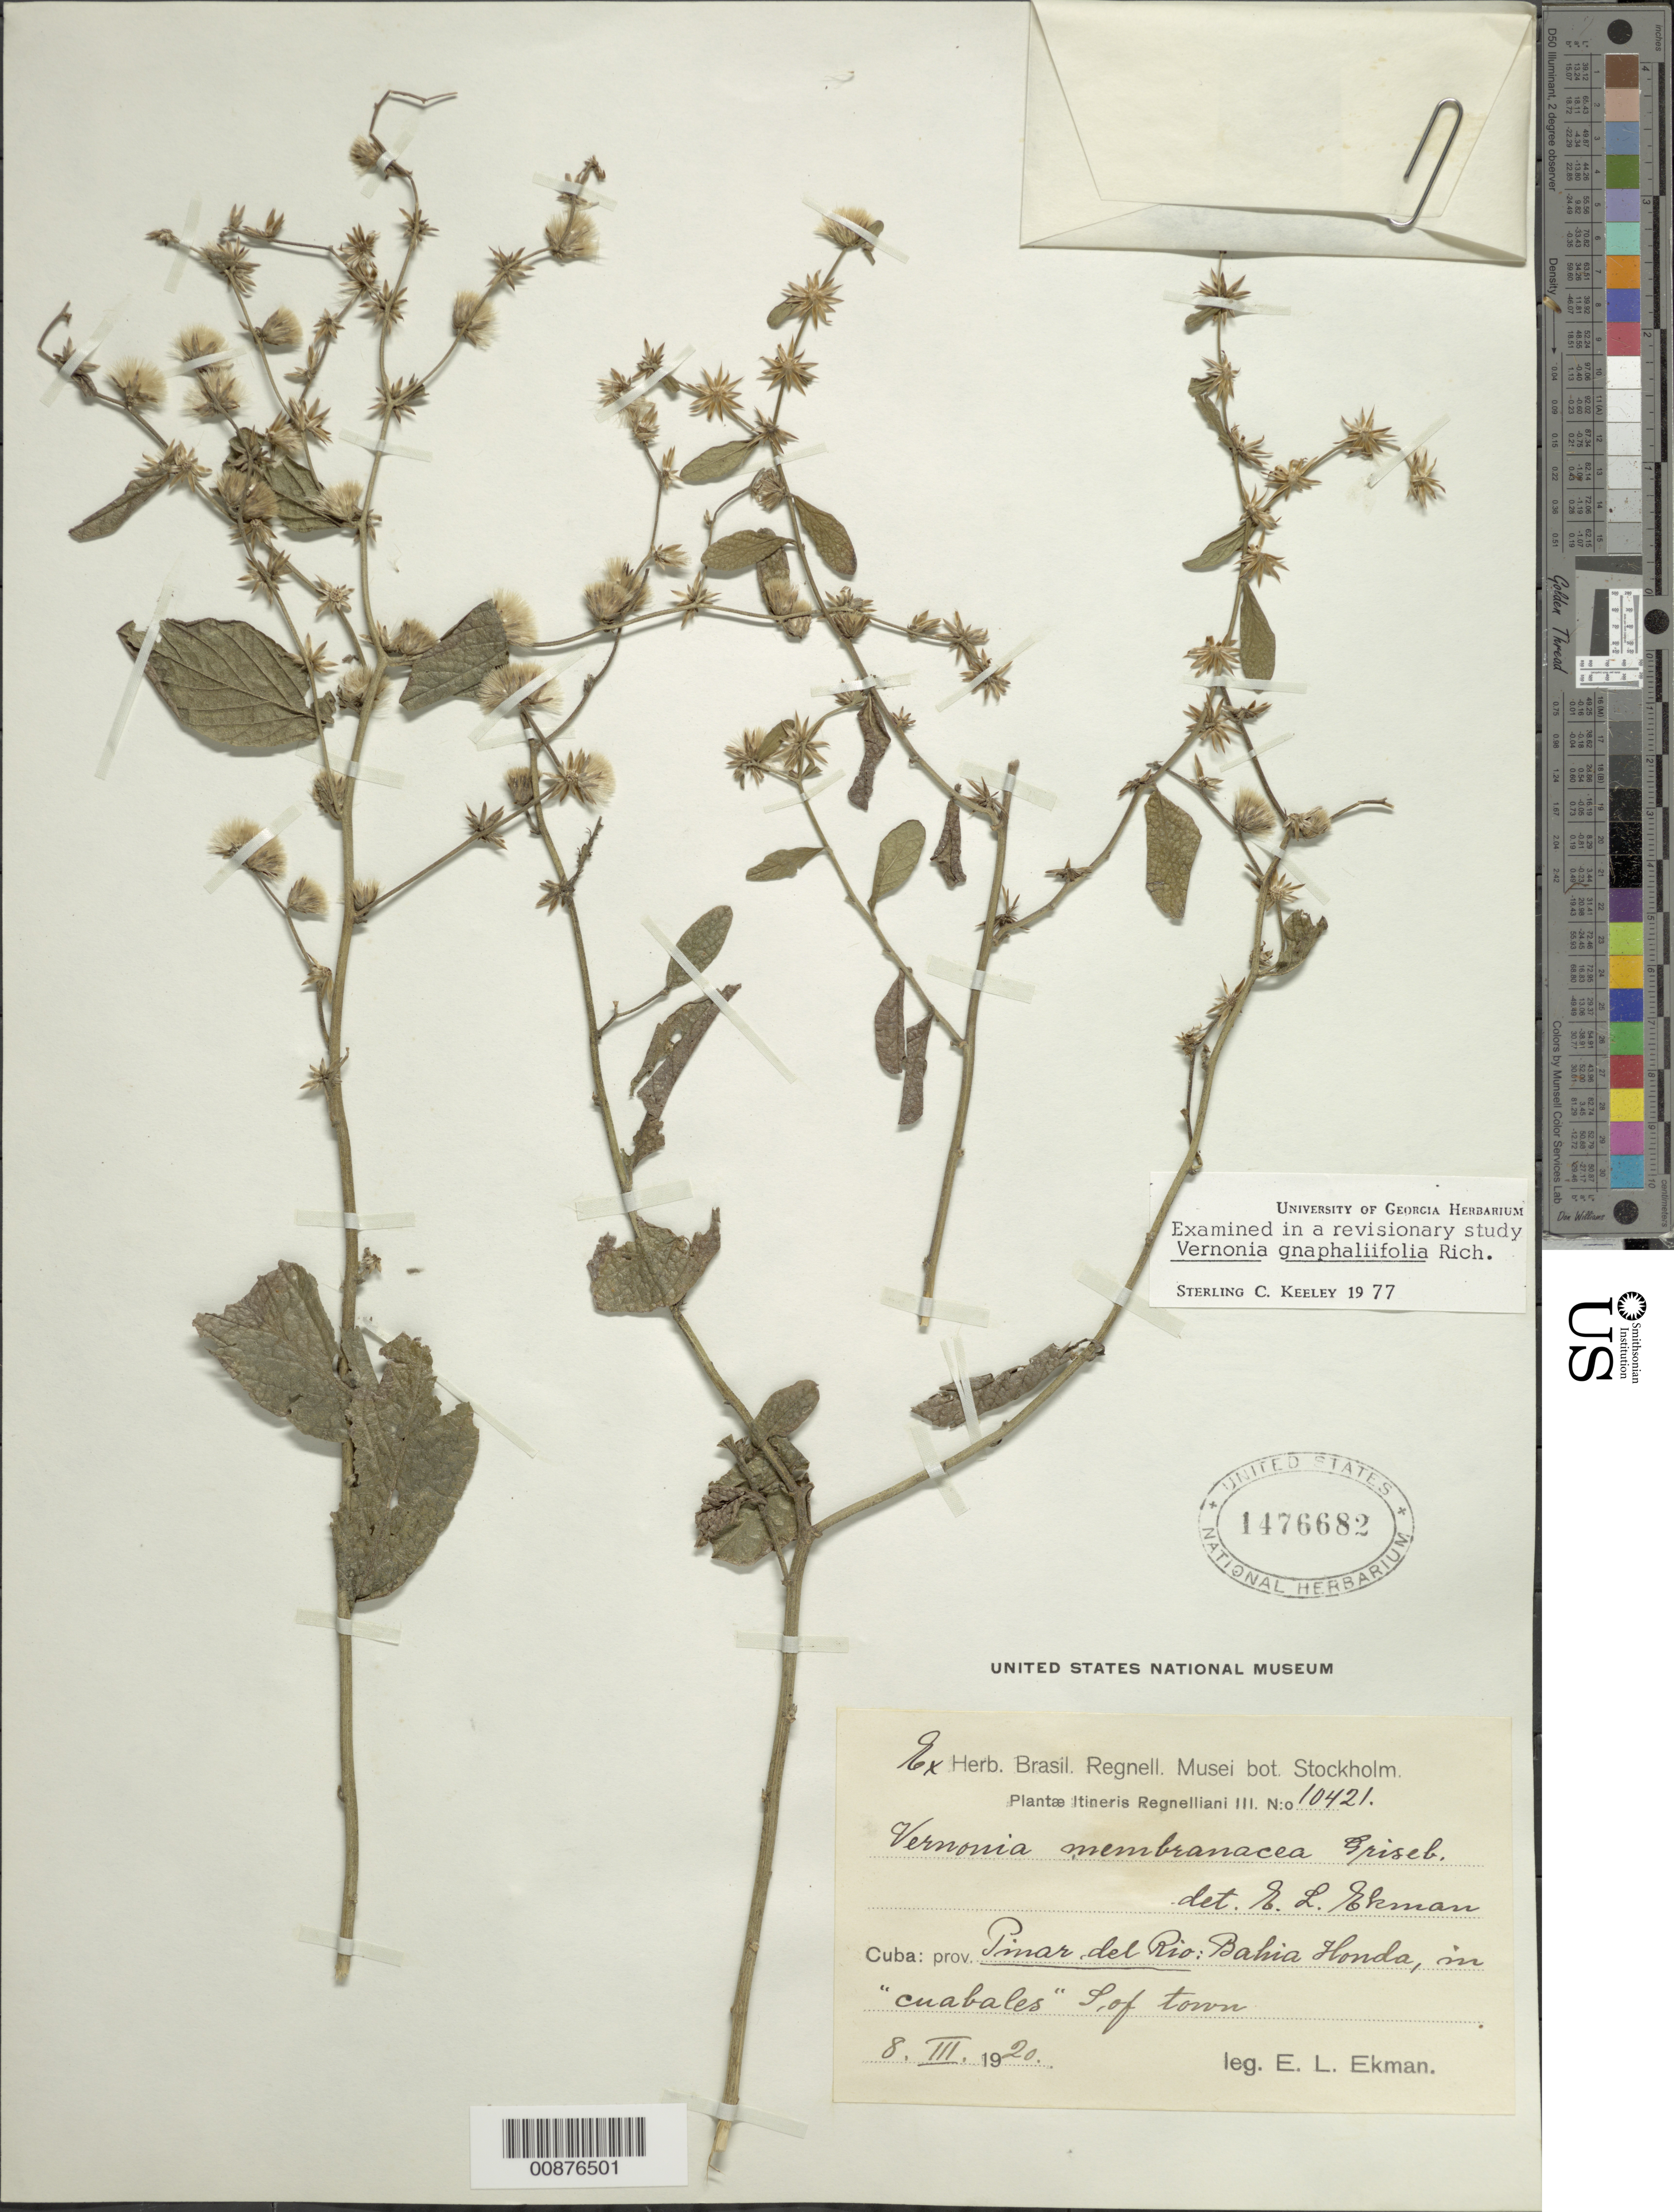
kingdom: Plantae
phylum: Tracheophyta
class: Magnoliopsida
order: Asterales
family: Asteraceae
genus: Lepidaploa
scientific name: Lepidaploa gnaphaliifolia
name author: (A. Rich.) H. Rob.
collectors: E. L. Ekman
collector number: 10421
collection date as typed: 08 Mar 1920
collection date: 1920-03-08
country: Cuba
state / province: Pinar del Río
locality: Bahia Honda, south of town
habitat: In cuabales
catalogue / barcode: US 1476682